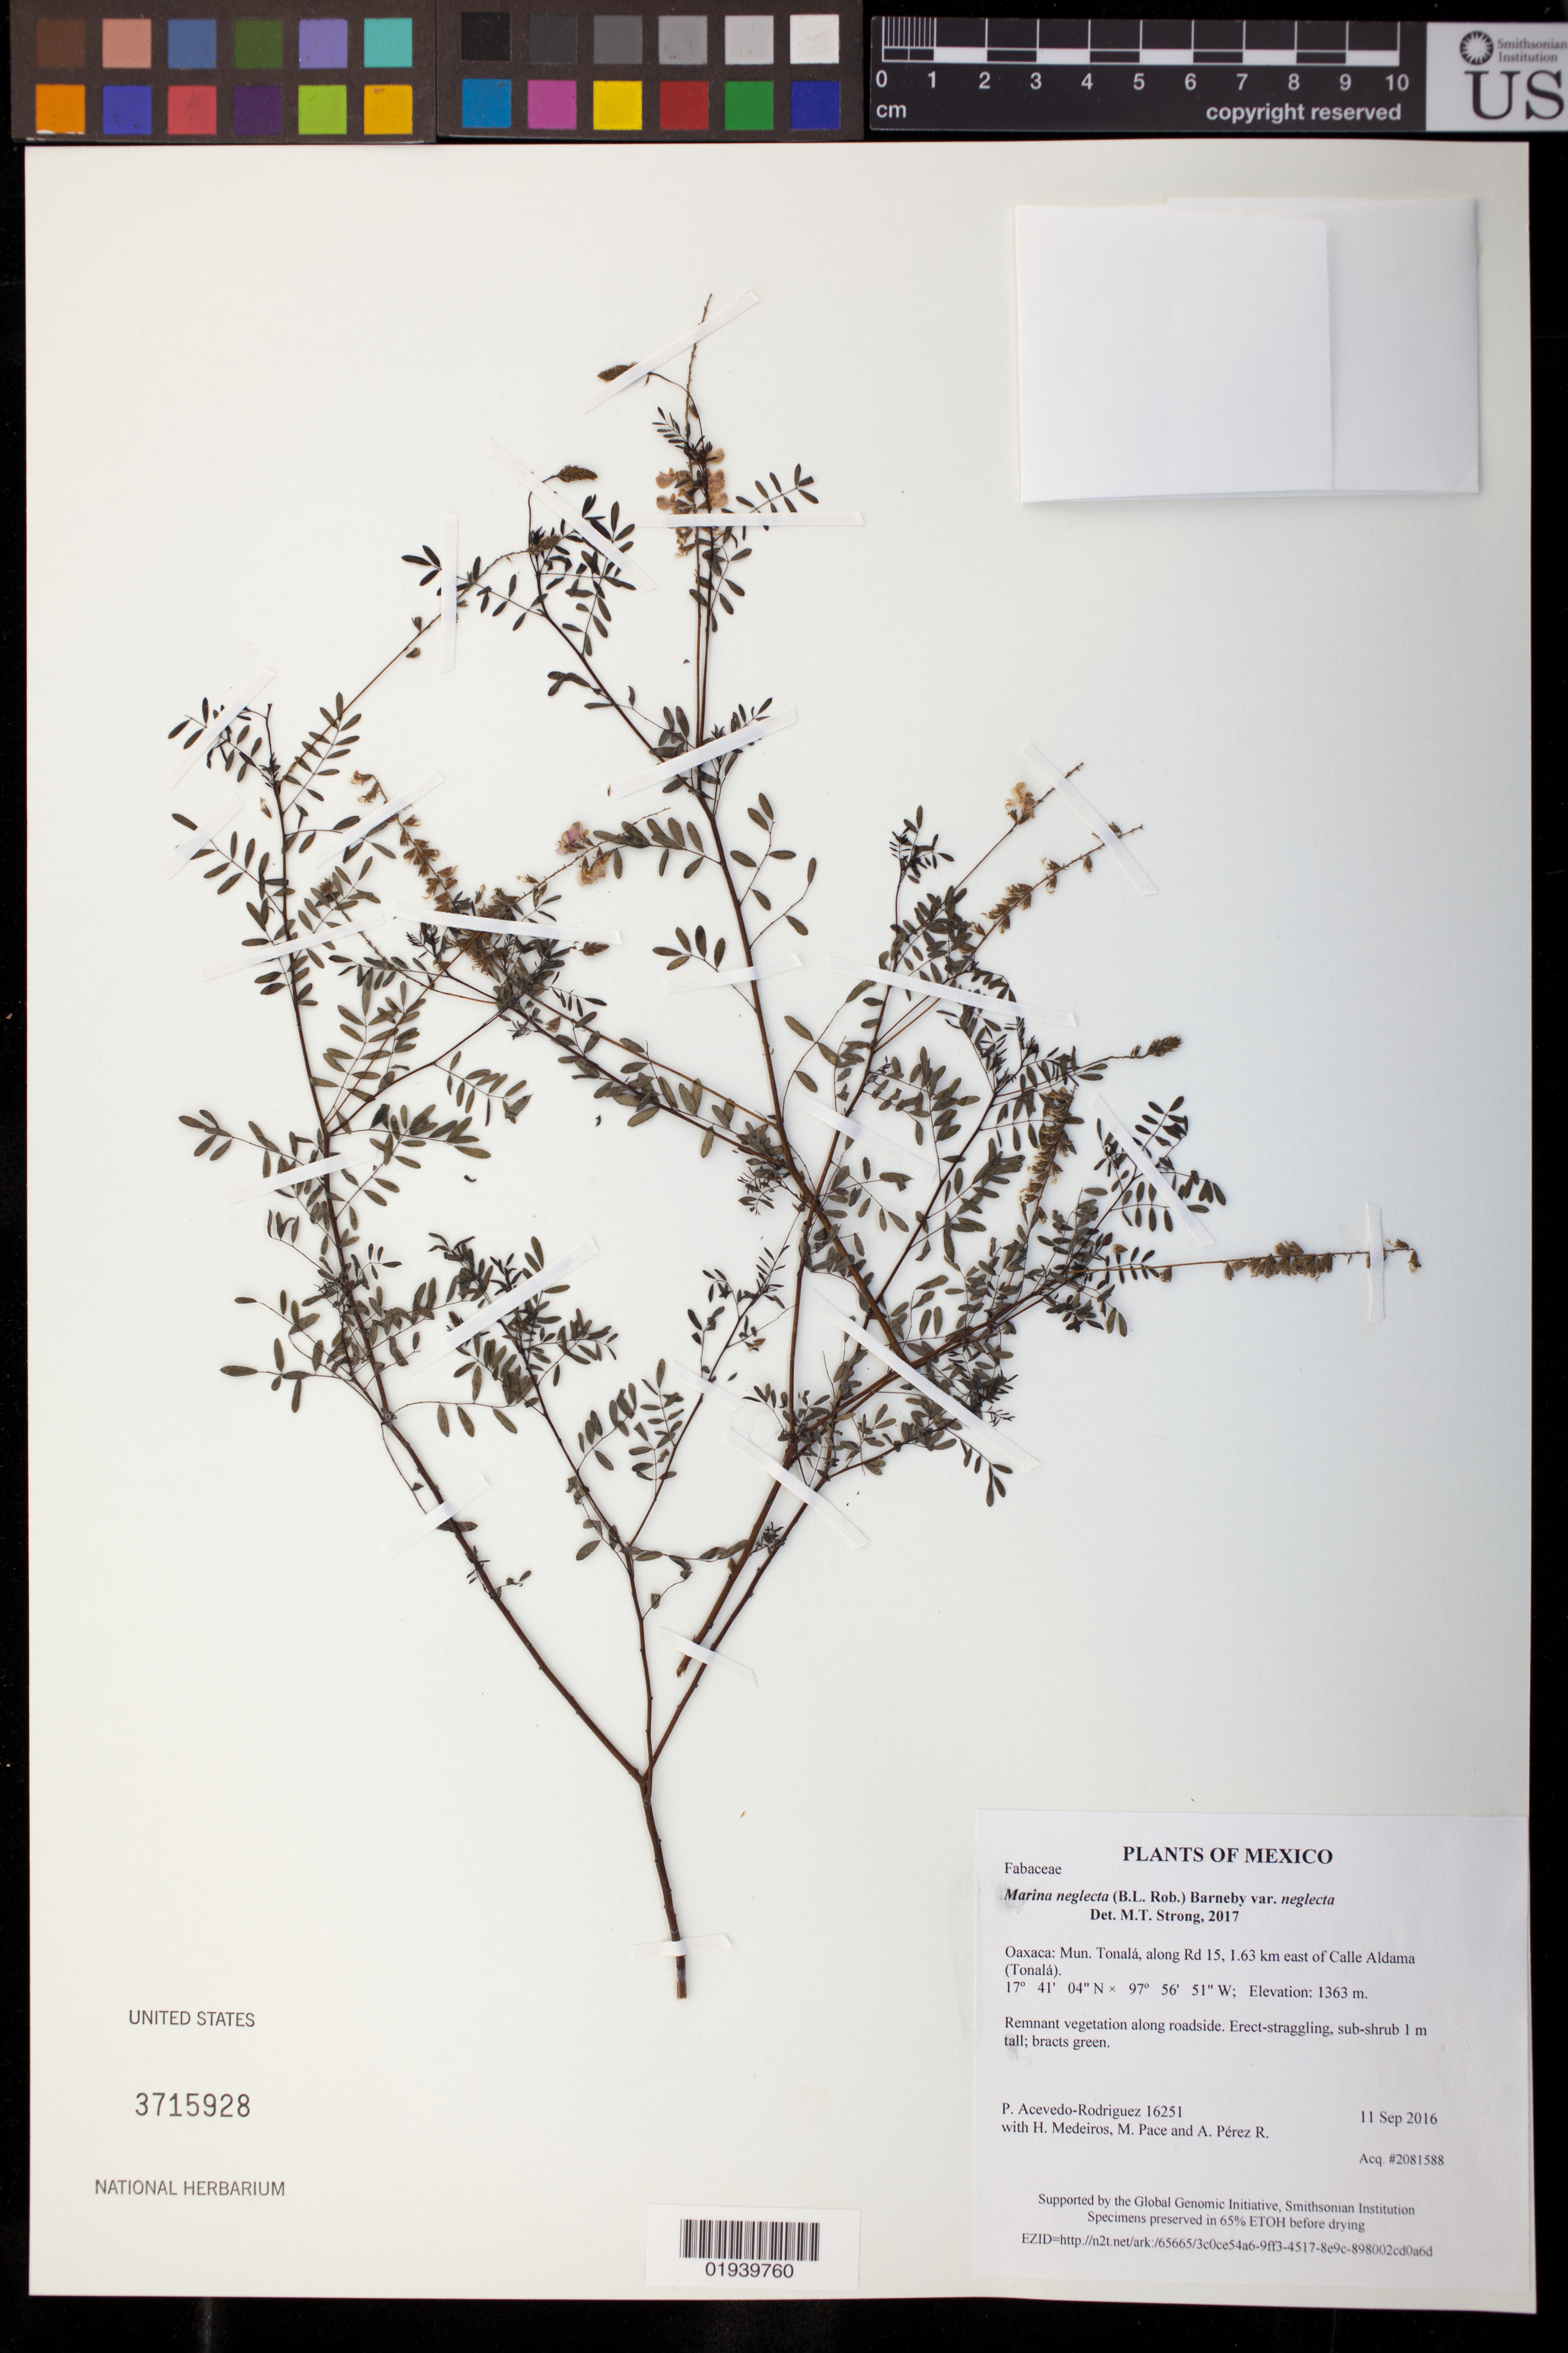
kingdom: Plantae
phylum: Tracheophyta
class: Magnoliopsida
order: Fabales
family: Fabaceae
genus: Marina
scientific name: Marina neglecta var. neglecta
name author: (B.L. Rob.) Barneby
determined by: Strong, M. T., (US), Smithsonian Institution - National Museum of Natural History (UNITED STATES)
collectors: P. Acevedo-Rodr., H. Medeiros, M. R. Pace & A. Pérez R.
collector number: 16251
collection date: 2016-09-11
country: Mexico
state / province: Oaxaca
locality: Mun. Tonalá, along Rd 15, 1.63 km east of Calle Aldama (Tonalá).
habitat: Remnant vegetation along roadside.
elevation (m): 1363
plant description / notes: US, NY, MO, K, F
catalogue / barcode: US 3715928